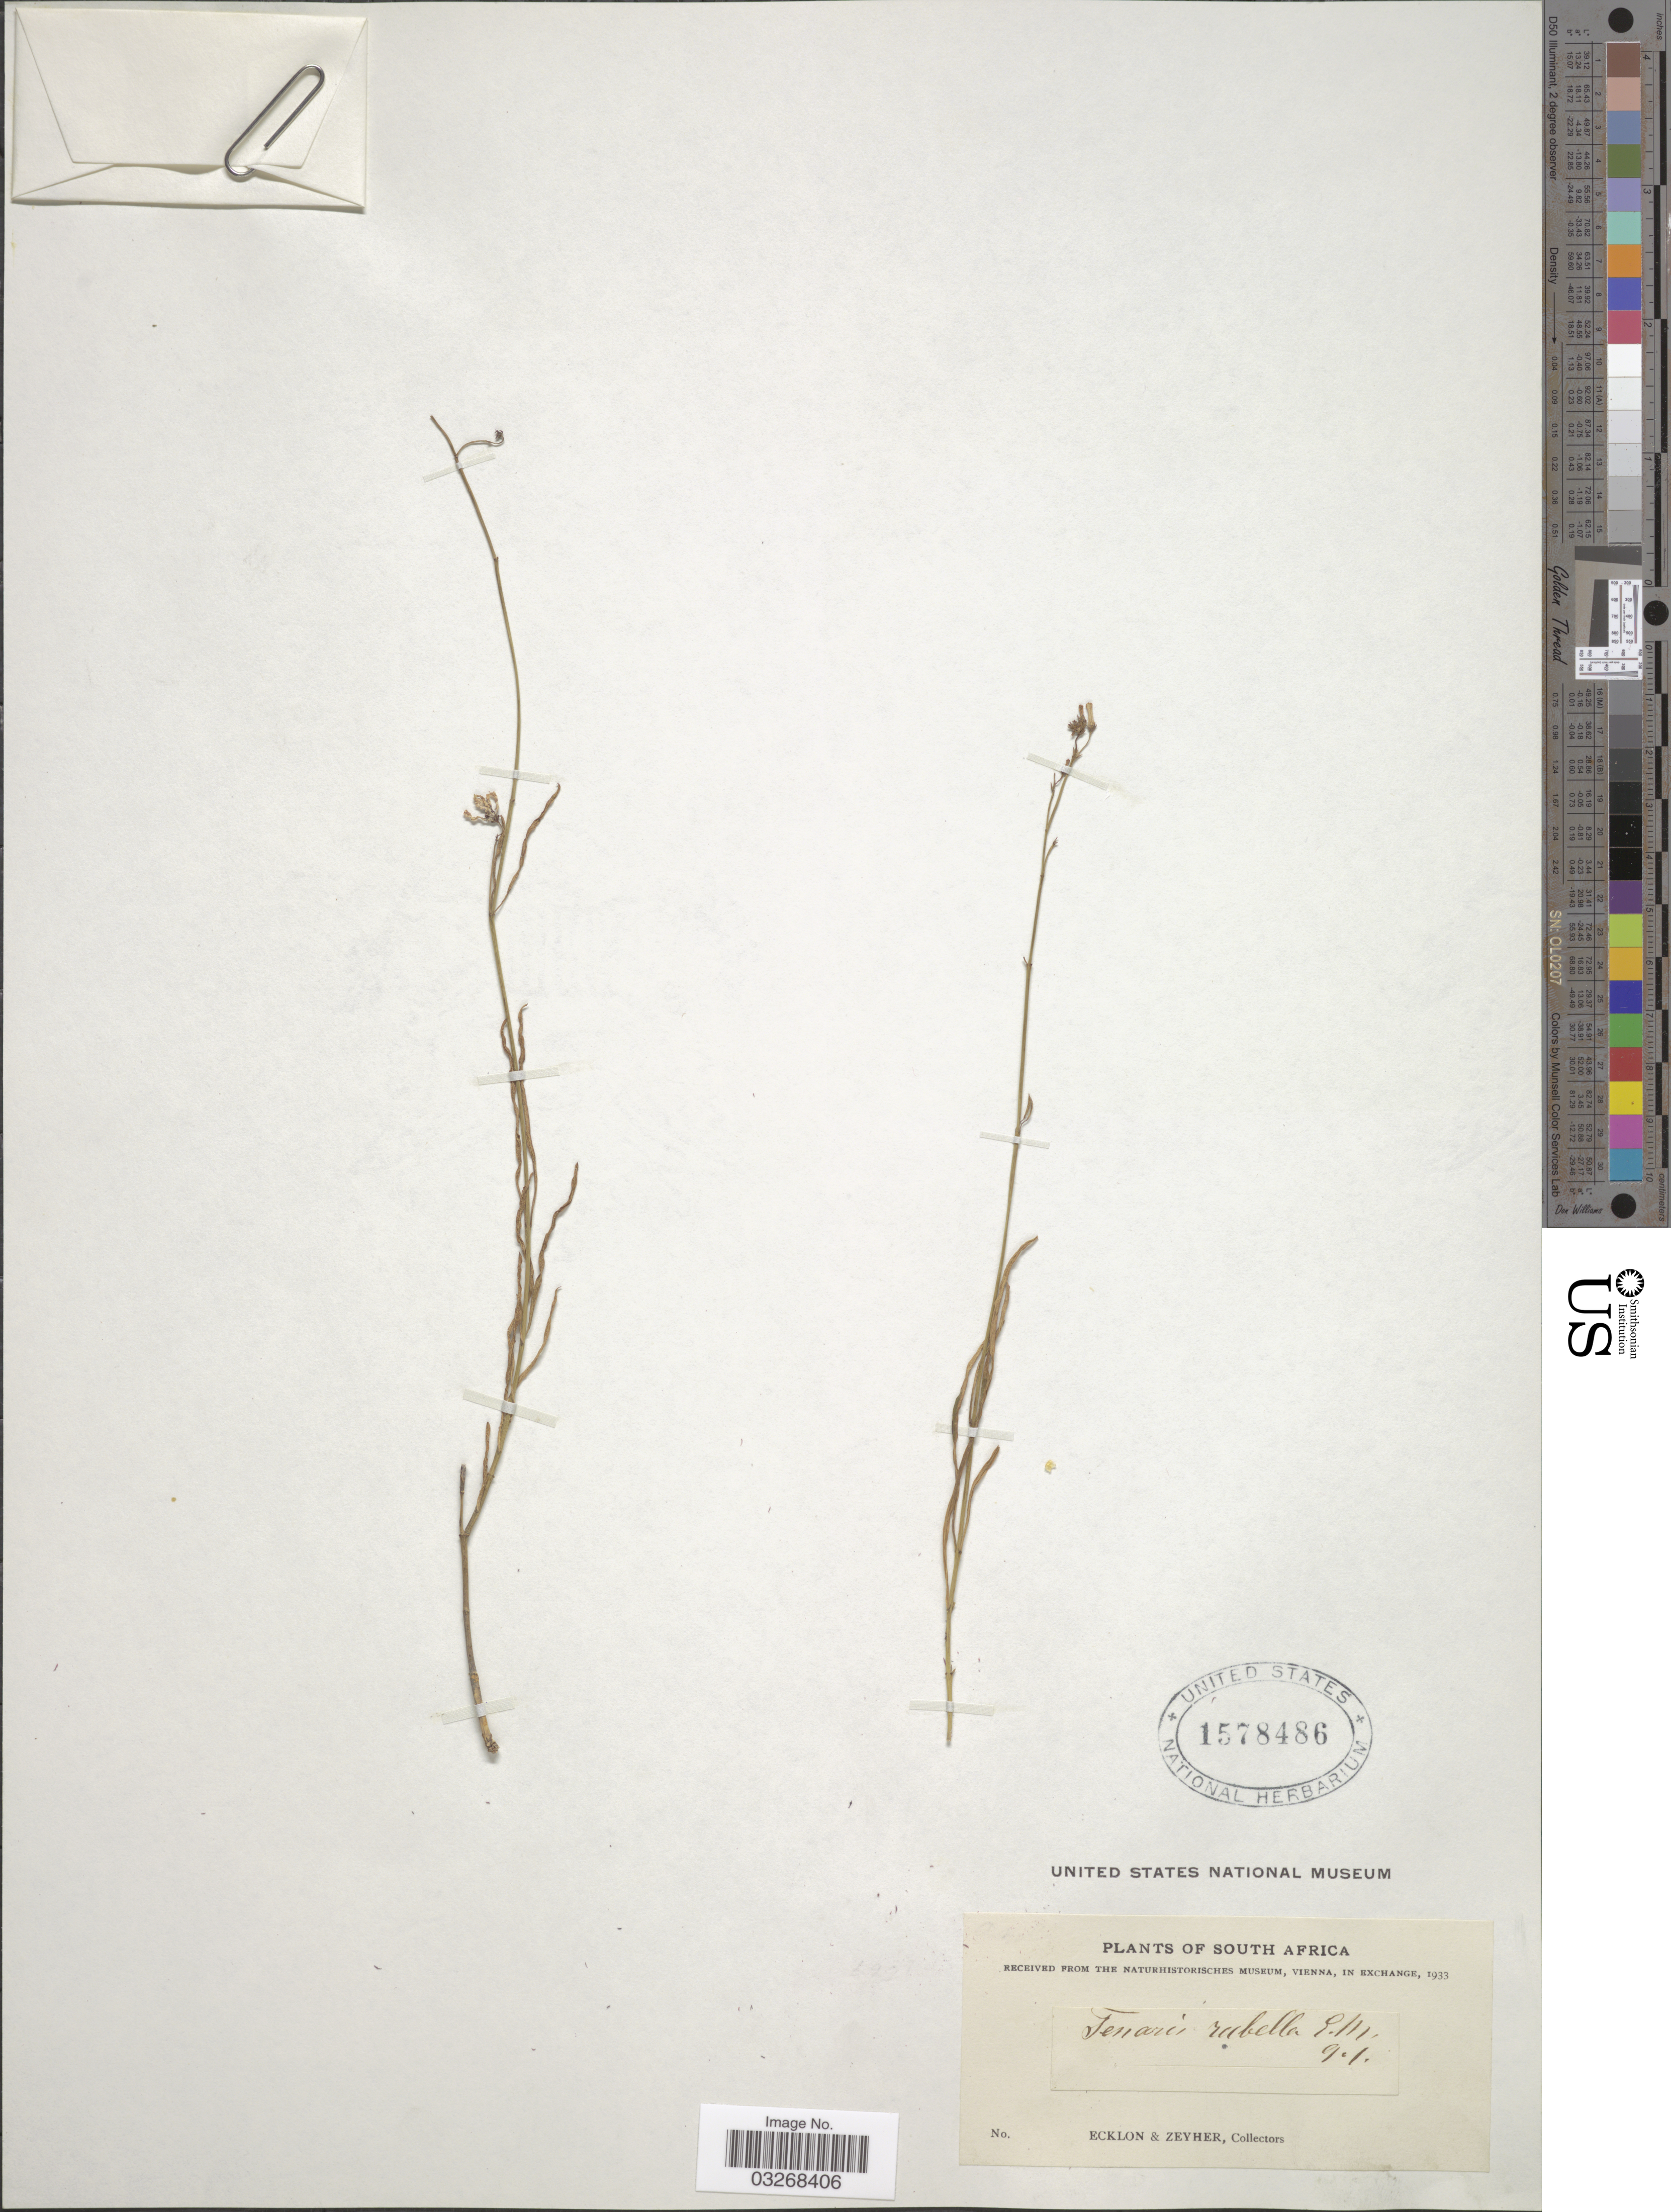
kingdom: Plantae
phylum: Tracheophyta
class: Magnoliopsida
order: Gentianales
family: Apocynaceae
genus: Tenaris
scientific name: Tenaris rubella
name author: E. Mey.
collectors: -. Ecklon & -. Zeyher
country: South Africa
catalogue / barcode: US 1578486